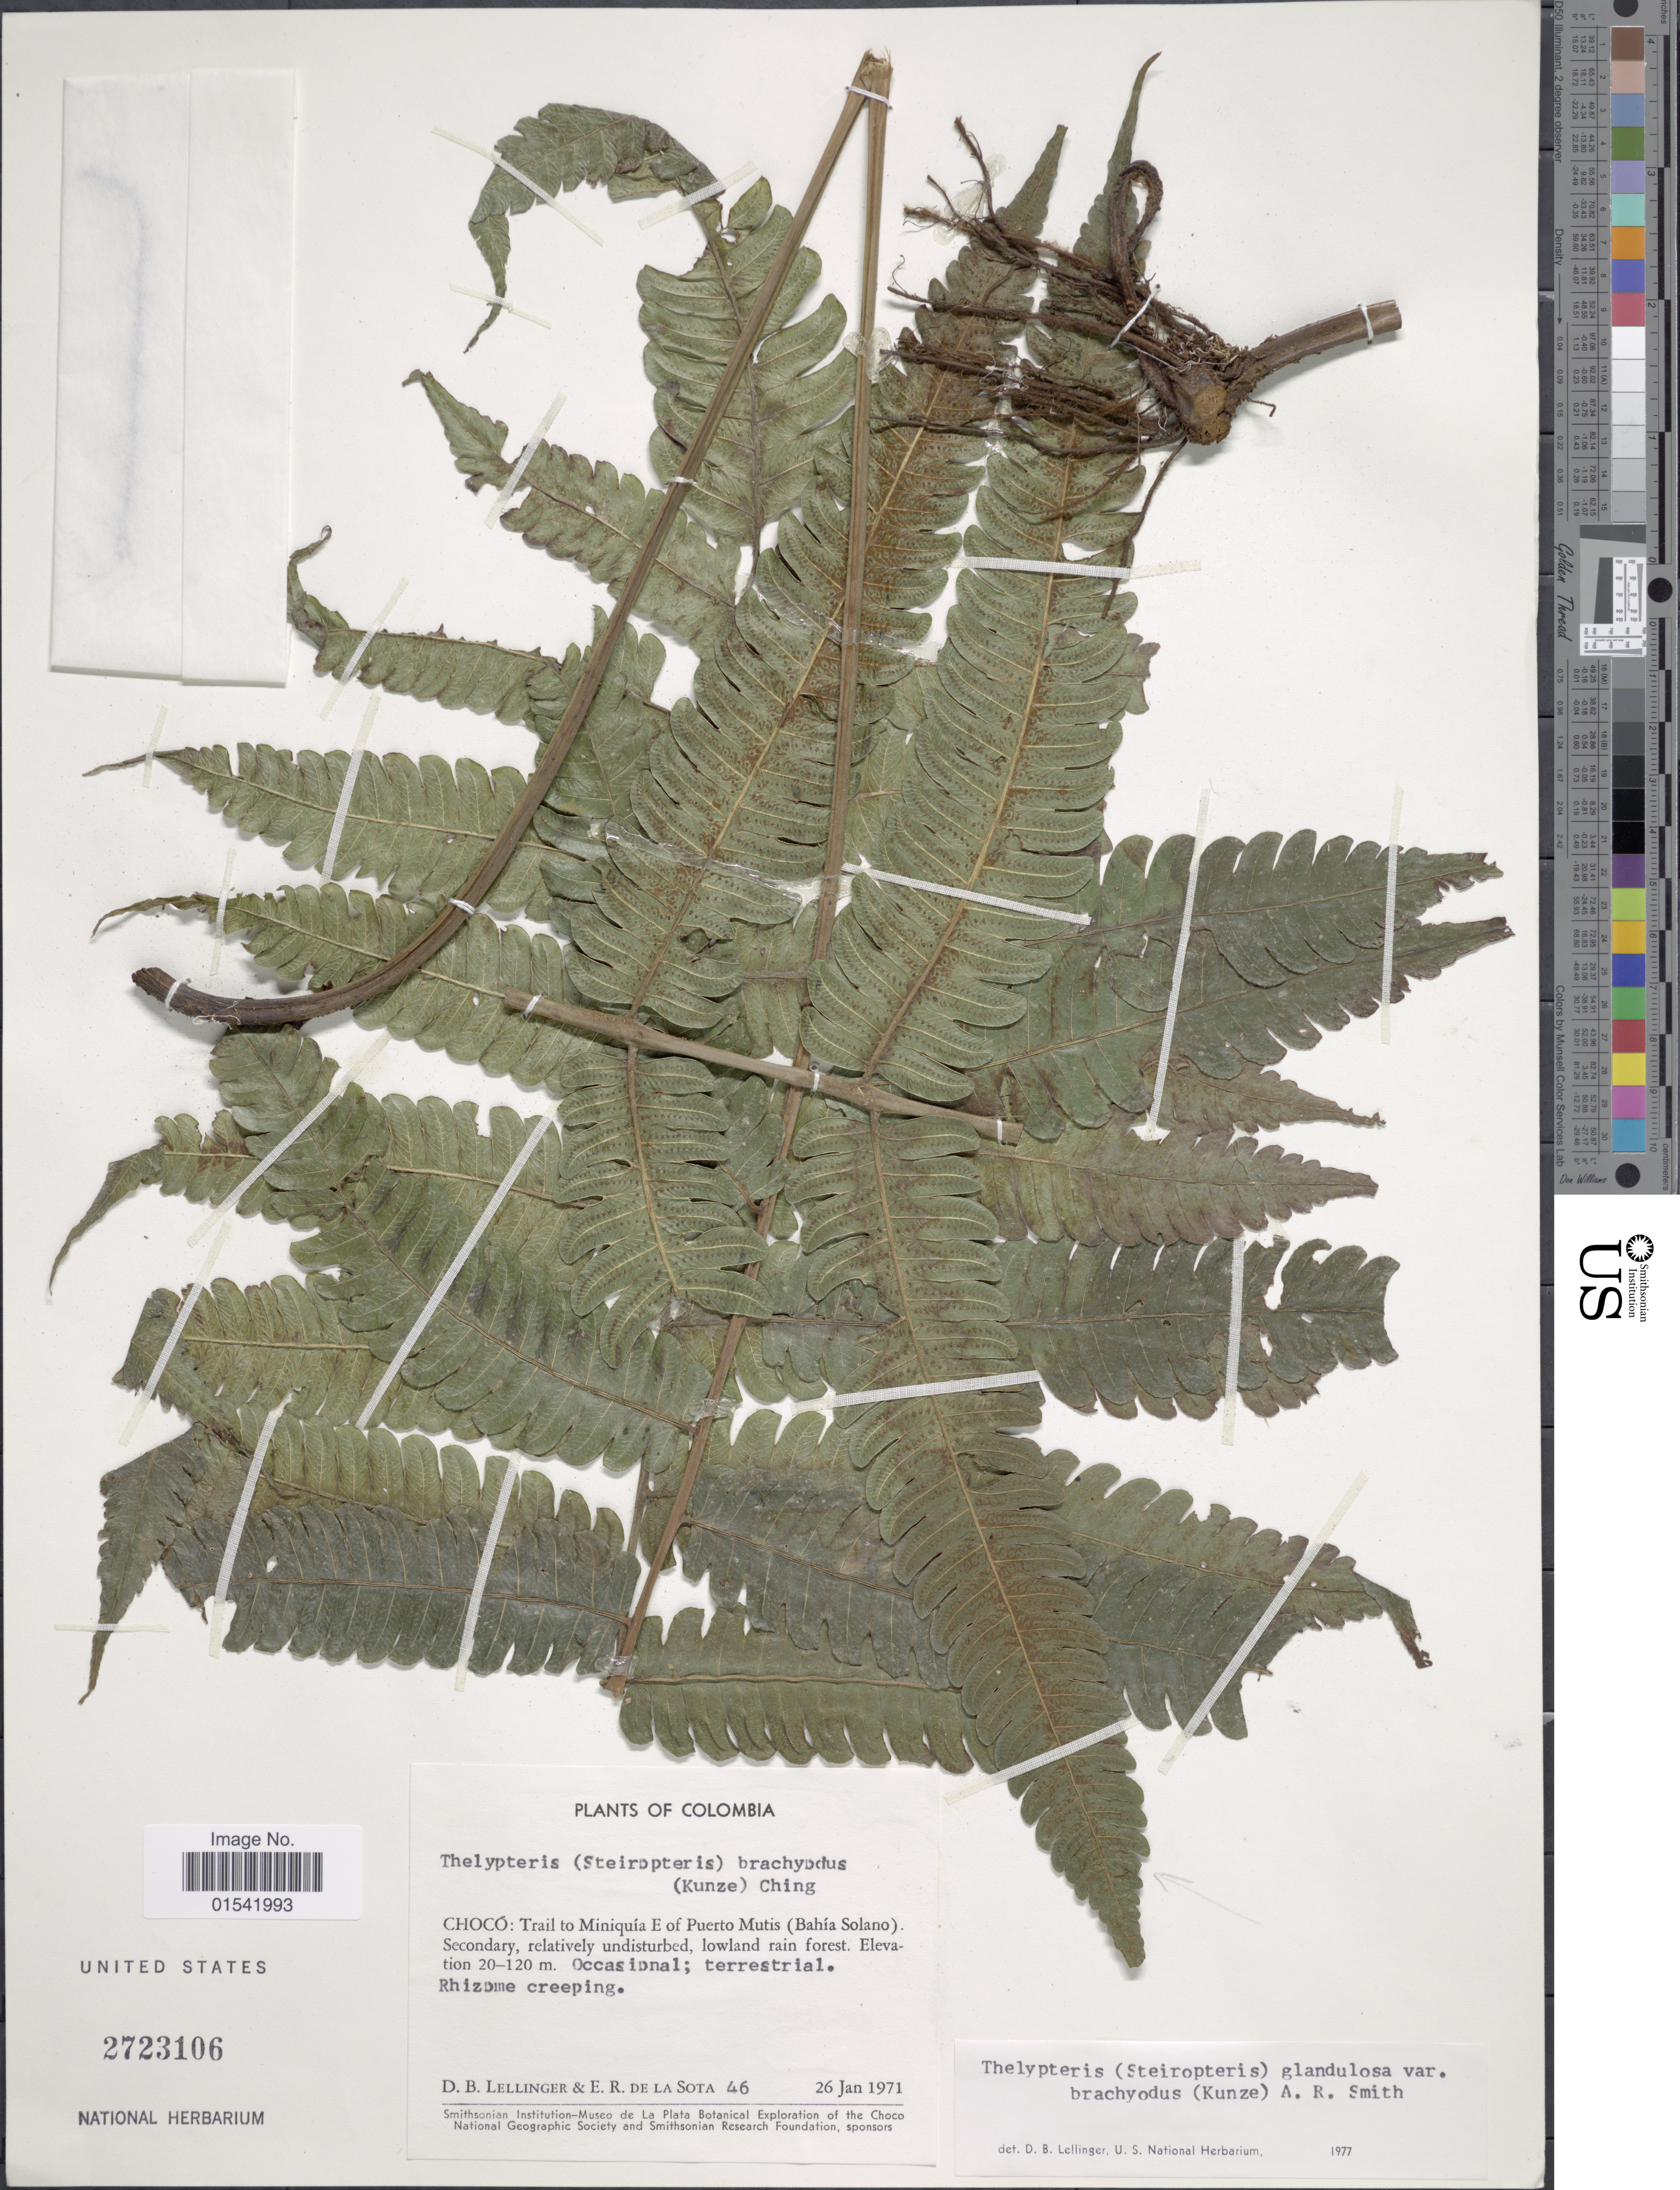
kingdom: Plantae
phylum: Tracheophyta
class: Polypodiopsida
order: Polypodiales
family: Thelypteridaceae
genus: Steiropteris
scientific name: Steiropteris glandulosa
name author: (Hook. f.) Pic. Serm.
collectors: D. B. Lellinger & E. R. de la Sota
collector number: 46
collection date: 1971-01-26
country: Colombia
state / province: Chocó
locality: Trail to Miniquía E of Puerto Mutis (Bahía Solano)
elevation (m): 20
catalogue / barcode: US 2723106